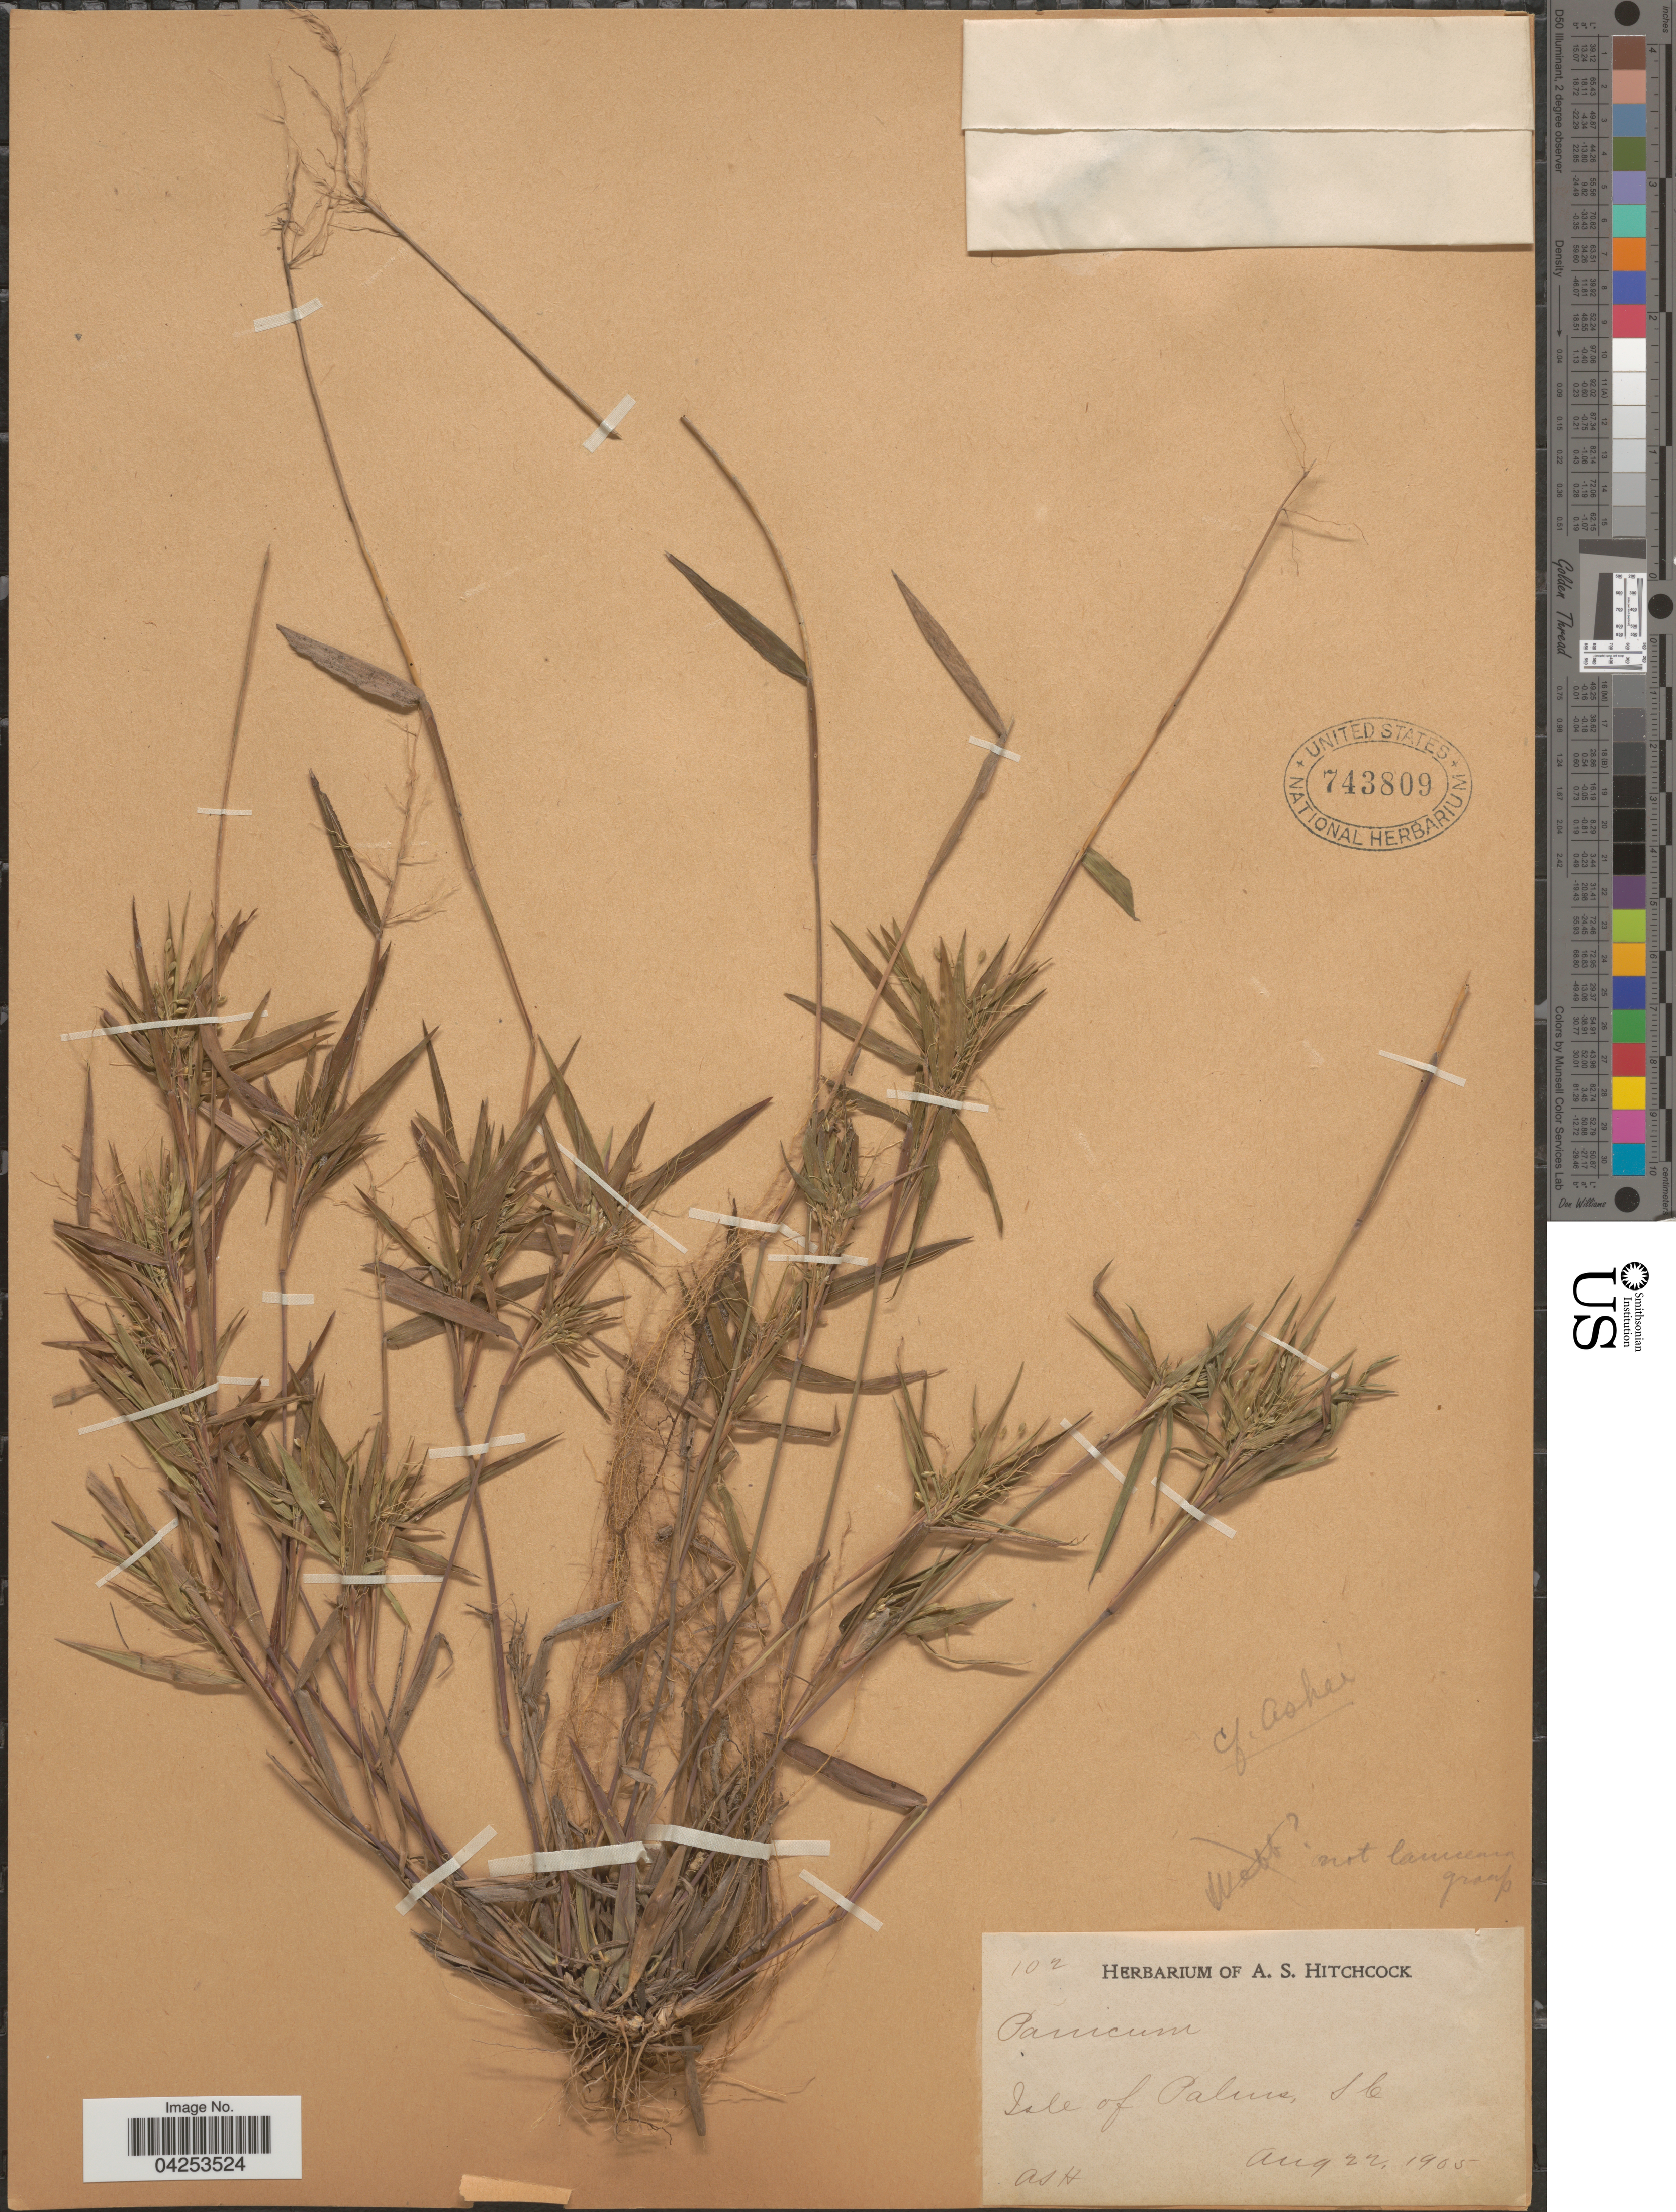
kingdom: Plantae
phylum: Tracheophyta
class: Liliopsida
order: Poales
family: Poaceae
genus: Dichanthelium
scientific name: Dichanthelium commutatum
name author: (Schult.) Gould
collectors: A. S. Hitchcock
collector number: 102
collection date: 1905-08-22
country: United States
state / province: South Carolina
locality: Isle of Palms.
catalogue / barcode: US 743809